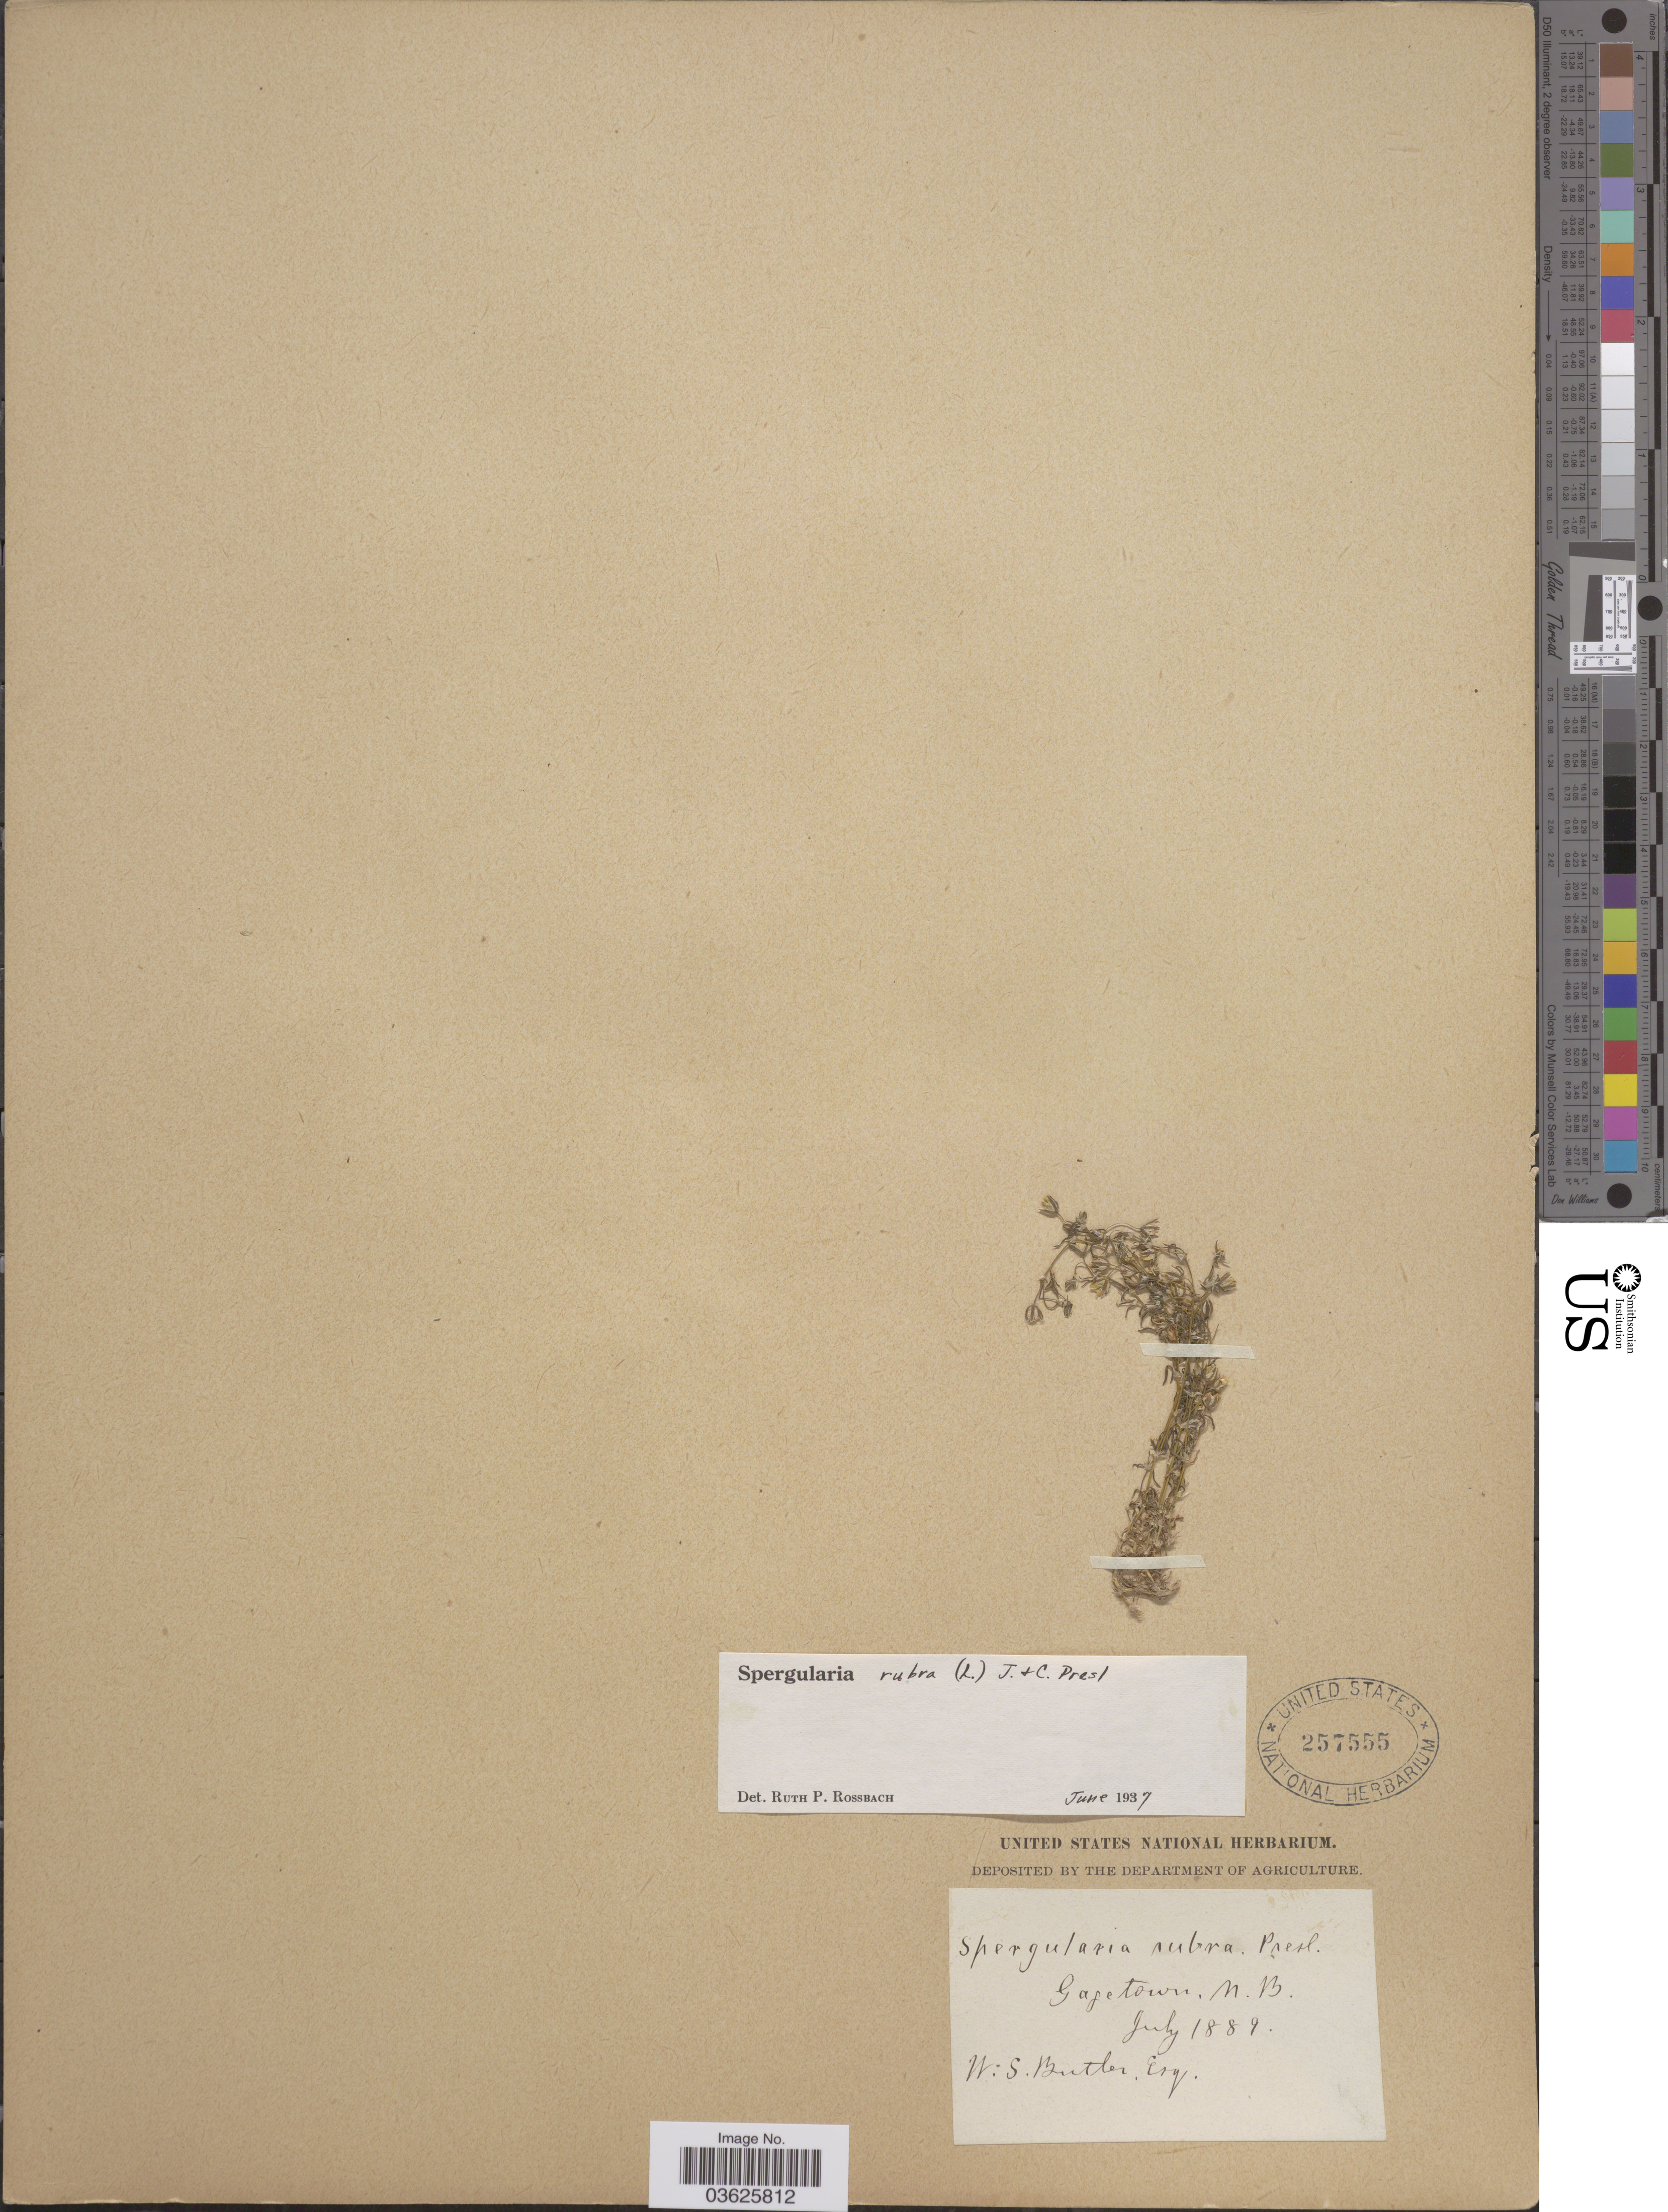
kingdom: Plantae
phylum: Tracheophyta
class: Magnoliopsida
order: Caryophyllales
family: Caryophyllaceae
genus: Spergularia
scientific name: Spergularia rubra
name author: (L.) J. Presl & C. Presl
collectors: W. Butler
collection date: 1889-07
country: Canada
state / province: New Brunswick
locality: Gagetown.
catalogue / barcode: US 257555